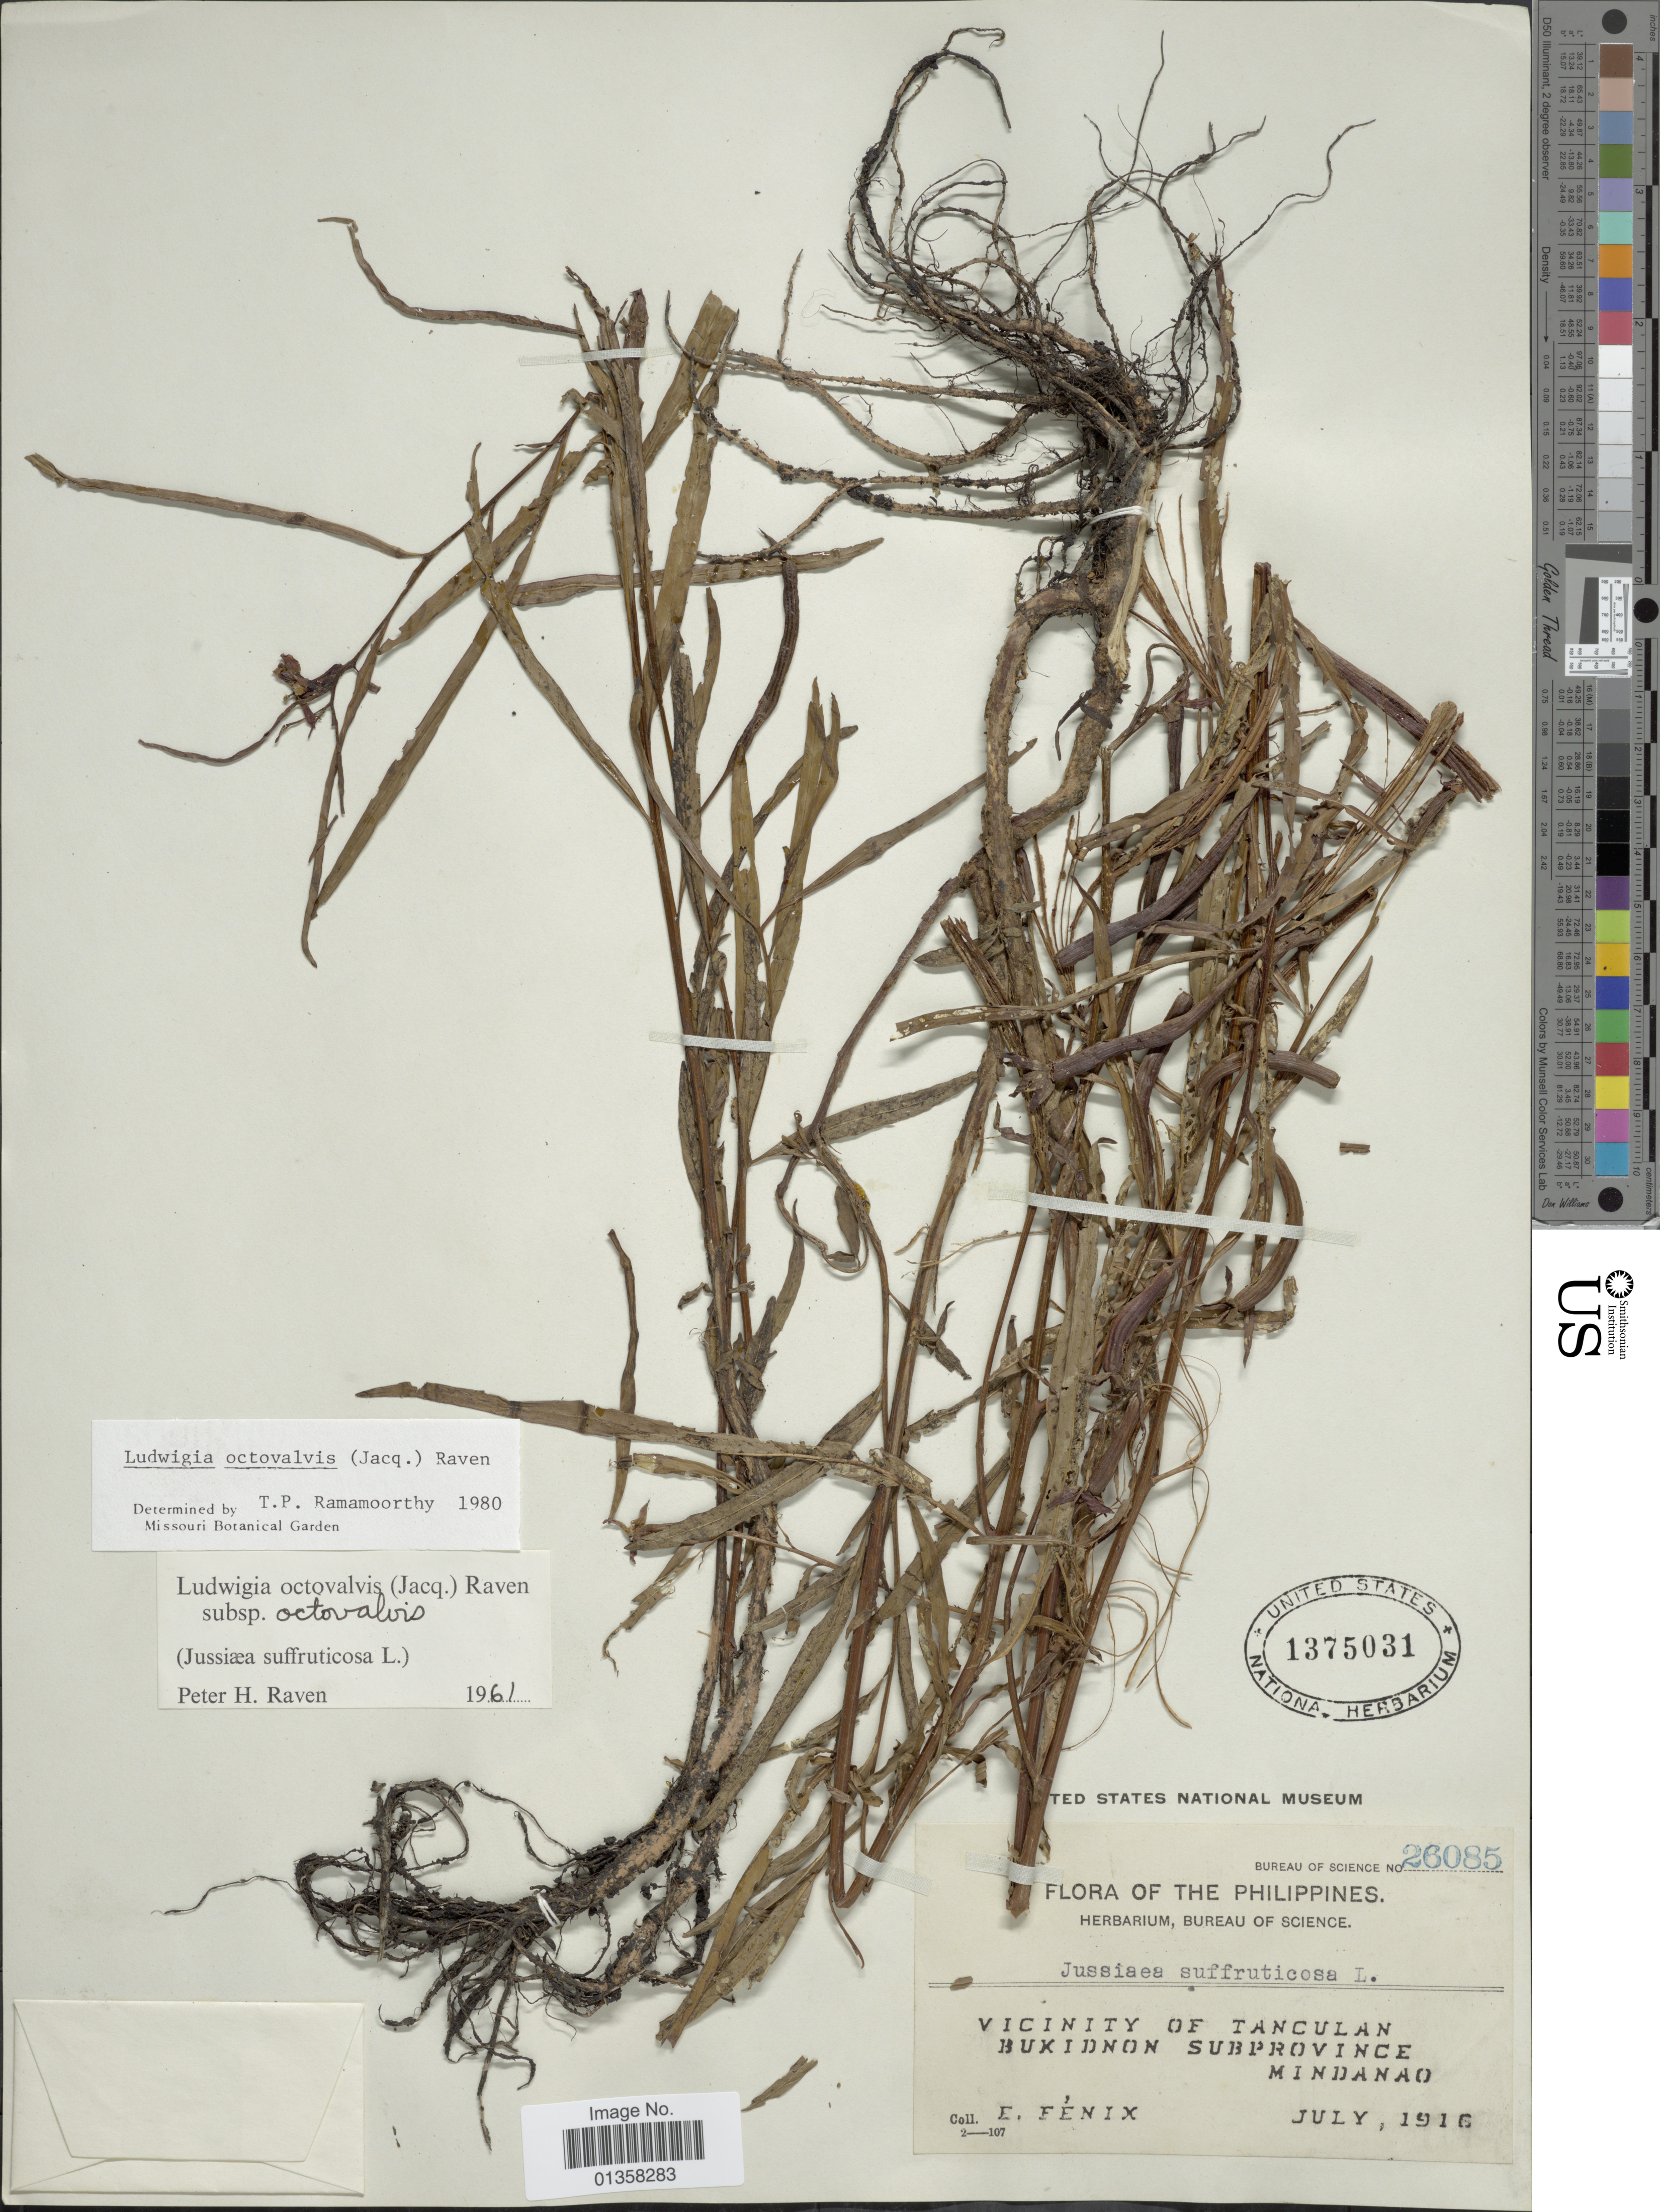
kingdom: Plantae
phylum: Tracheophyta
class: Magnoliopsida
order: Myrtales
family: Onagraceae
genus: Ludwigia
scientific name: Ludwigia octovalvis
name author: (Jacq.) P.H. Raven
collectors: E. Fenix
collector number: Bureau of Science 26085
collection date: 1916-07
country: Philippines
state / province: Northern Mindanao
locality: Vicinity of Tanculan, Bukidnon Subprovince, Mindanao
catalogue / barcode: US 1375031